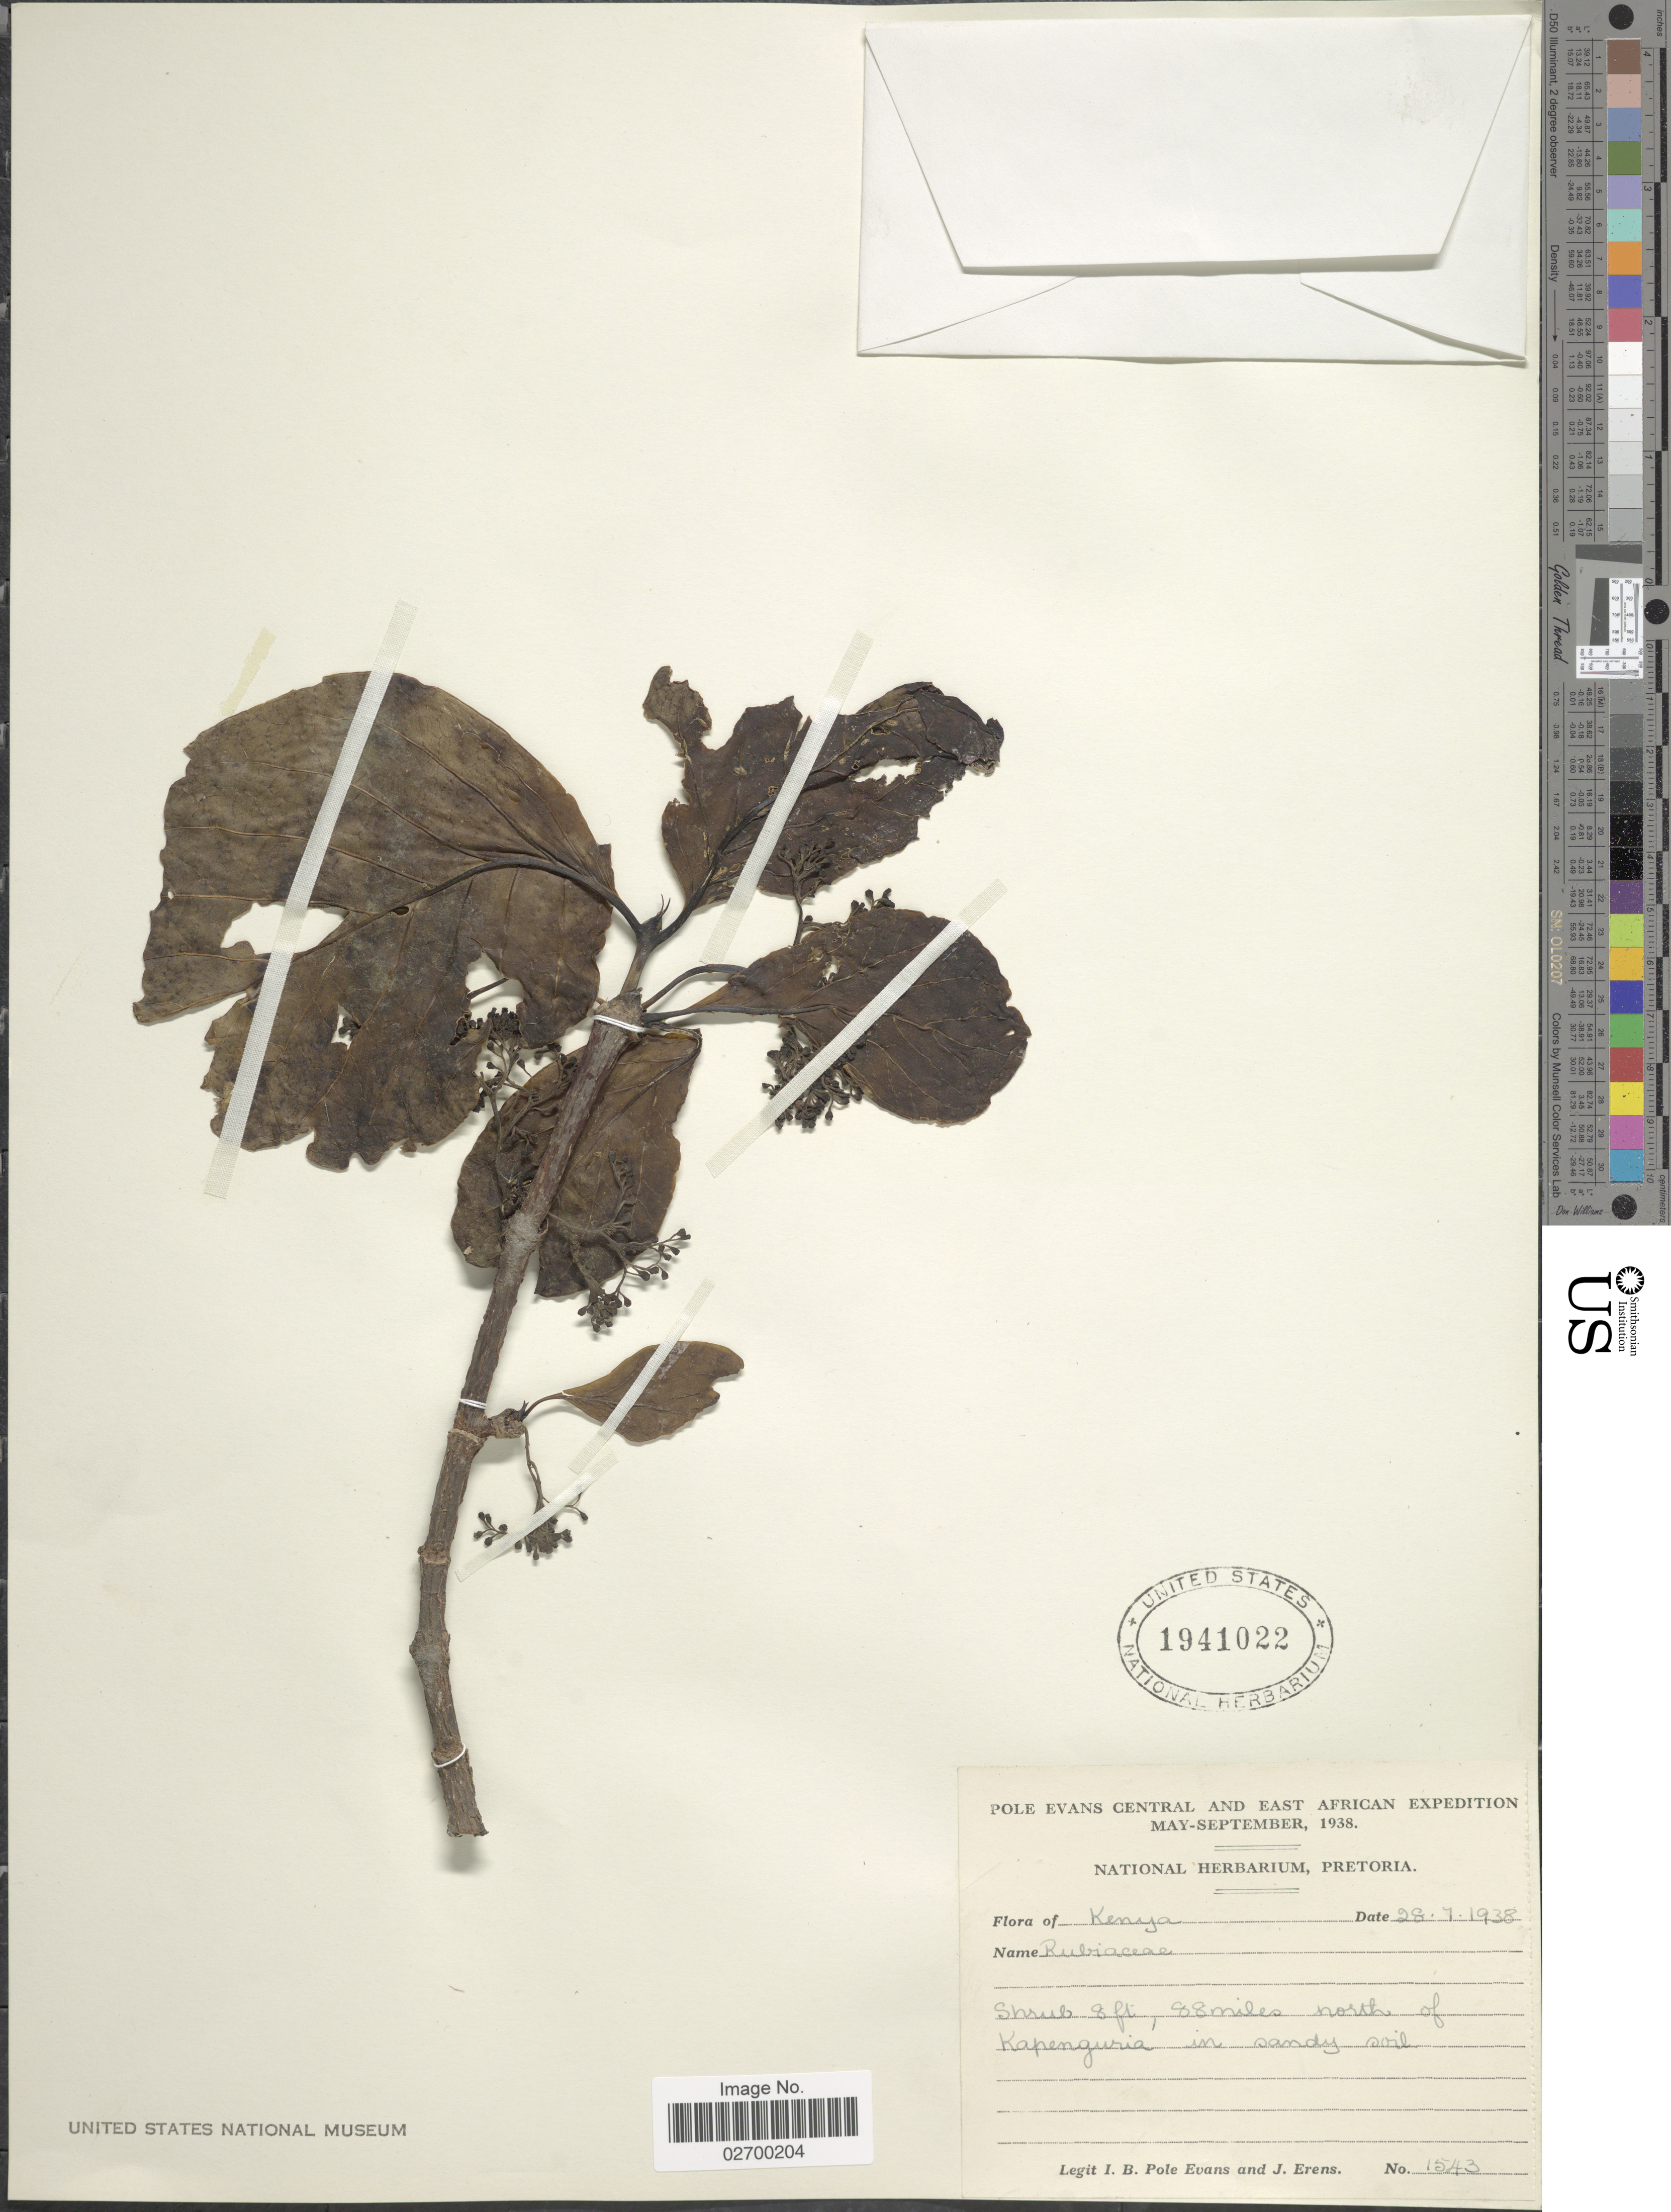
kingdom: Plantae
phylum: Tracheophyta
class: Magnoliopsida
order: Gentianales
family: Rubiaceae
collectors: I. B. Pole-Evans & J. Erens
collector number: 1543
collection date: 1938-07-28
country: Kenya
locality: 88 miles north of Kapenguria. Central and East African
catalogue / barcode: US 1941022